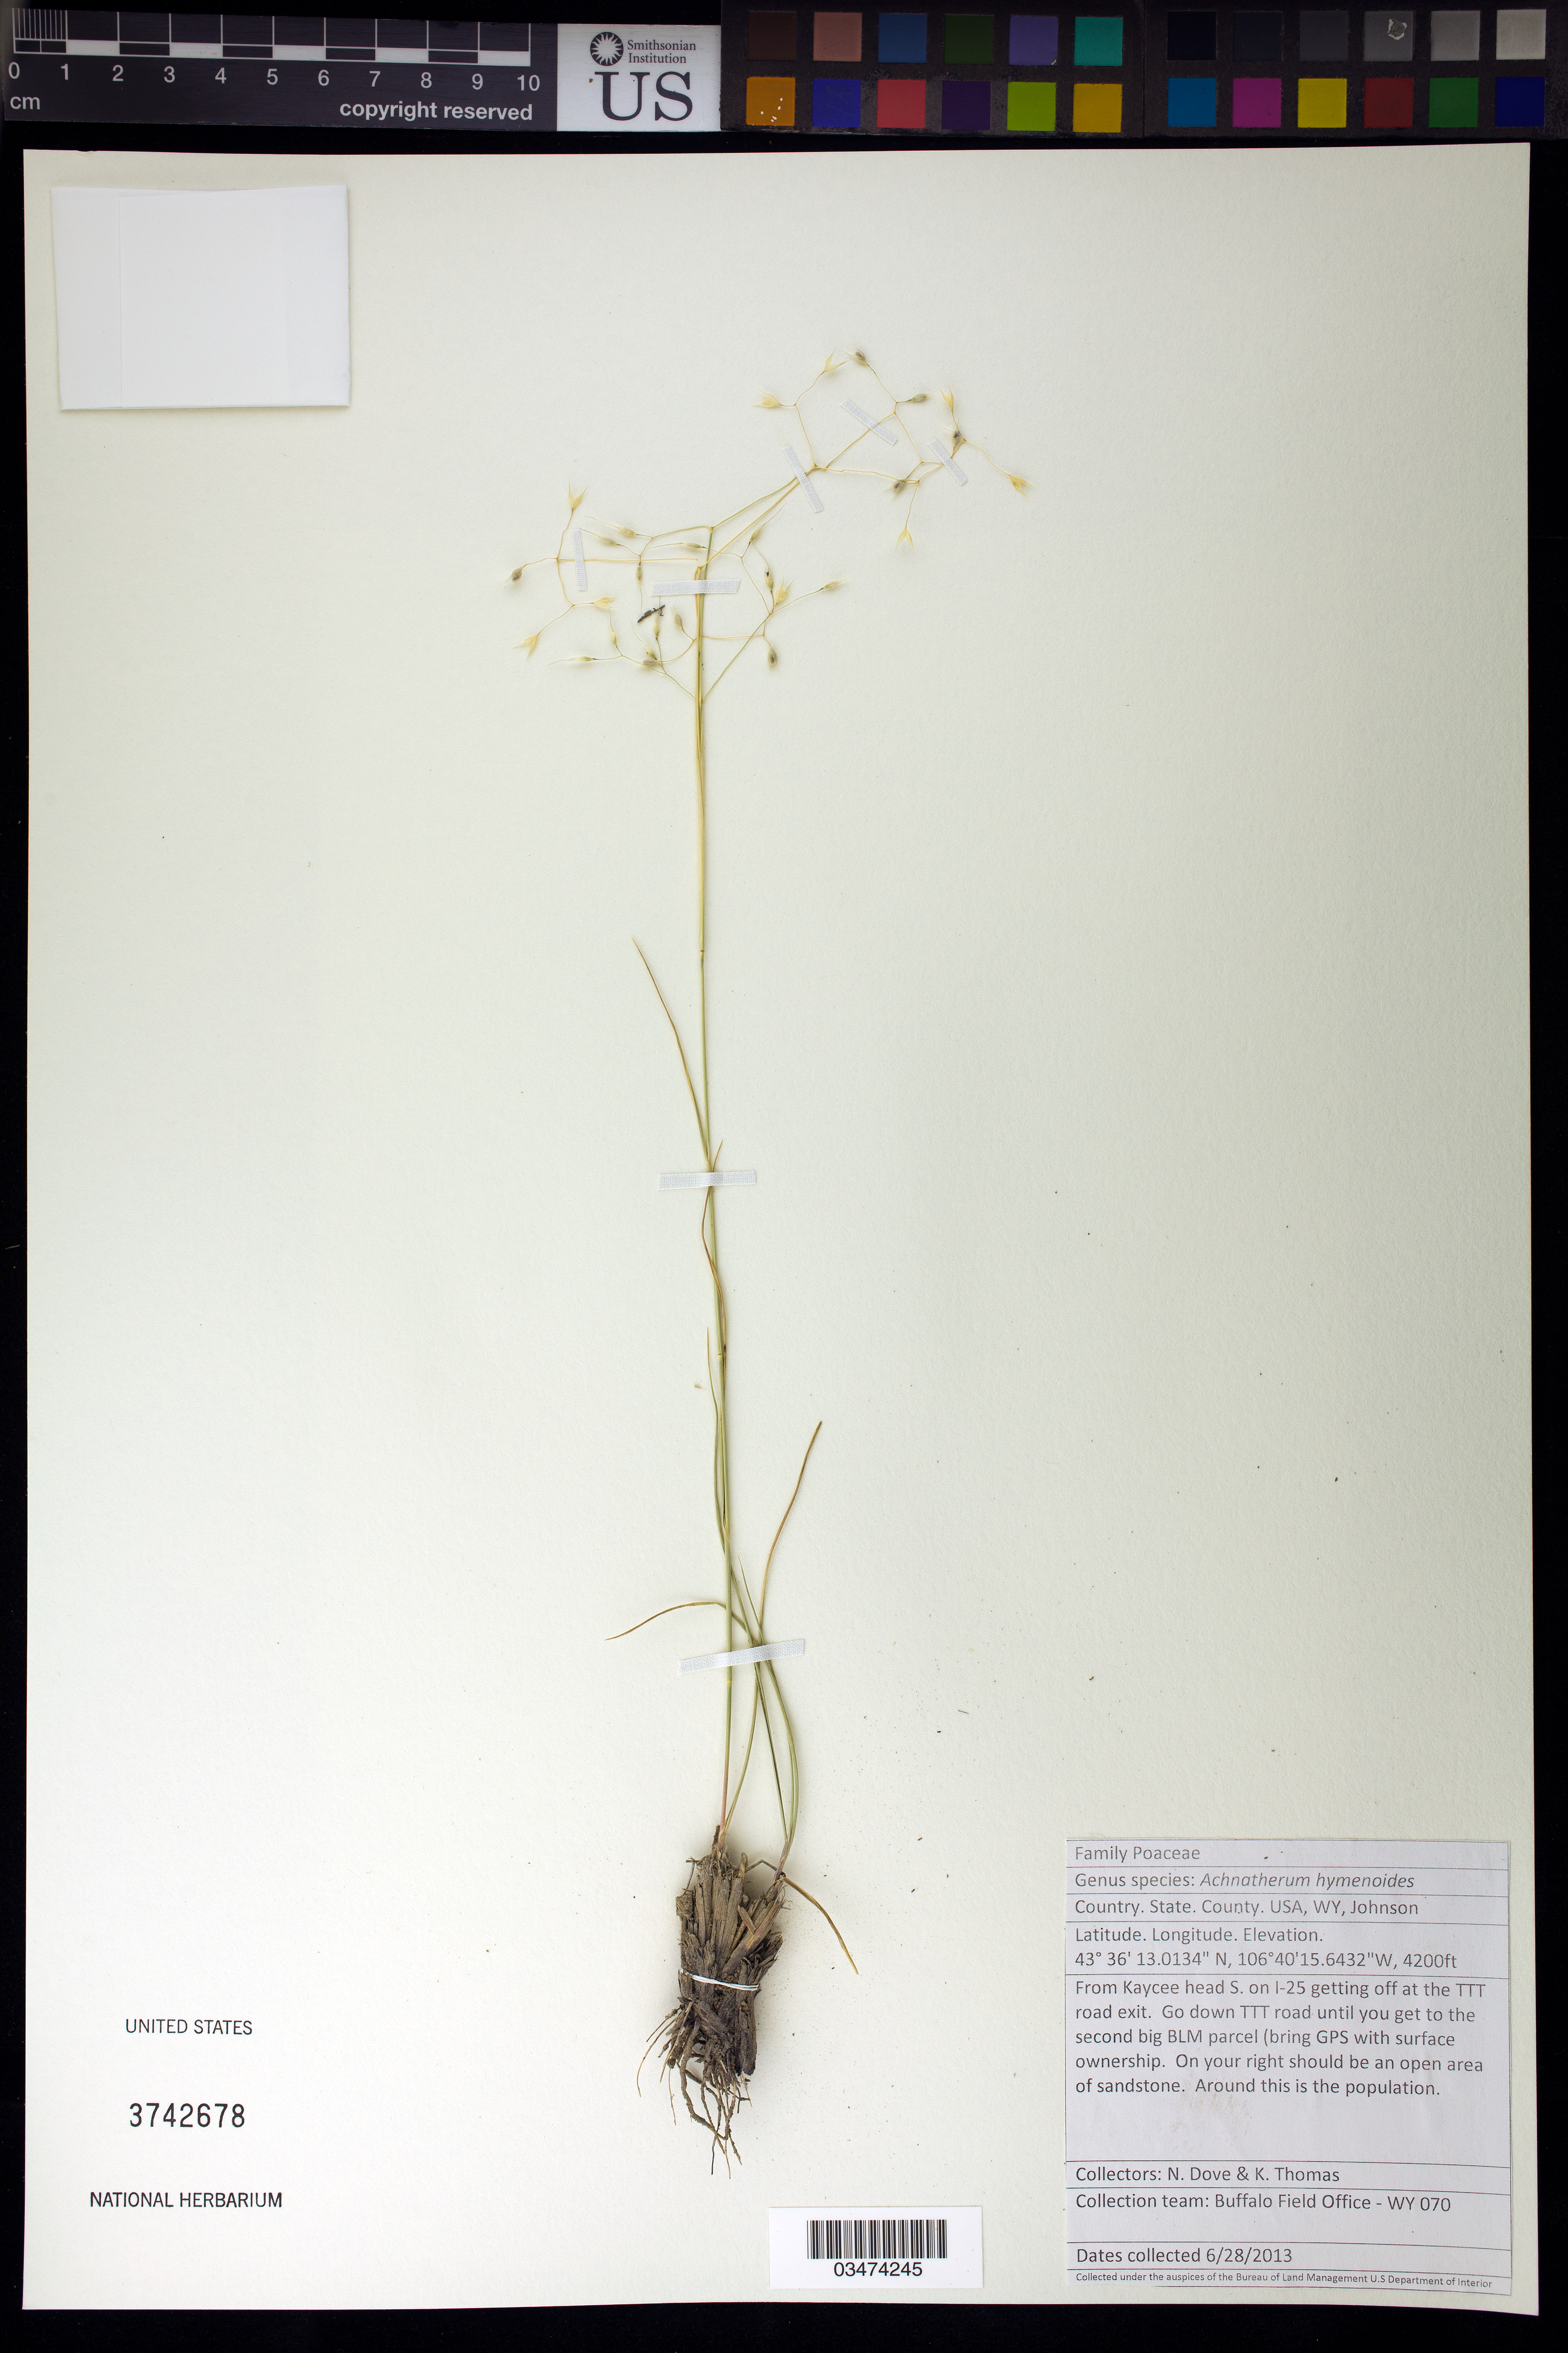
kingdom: Plantae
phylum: Tracheophyta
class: Liliopsida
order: Poales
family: Poaceae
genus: Achnatherum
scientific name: Achnatherum hymenoides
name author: (Roem. & Schult.) Barkworth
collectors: N. Dove & K. Thomas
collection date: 2013-06-28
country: United States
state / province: Wyoming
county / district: Johnson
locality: From Kaycee head S on I-25 to TTT road exit. Go down TTT road until the second big BLM parcel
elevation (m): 1280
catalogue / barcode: US 3742678